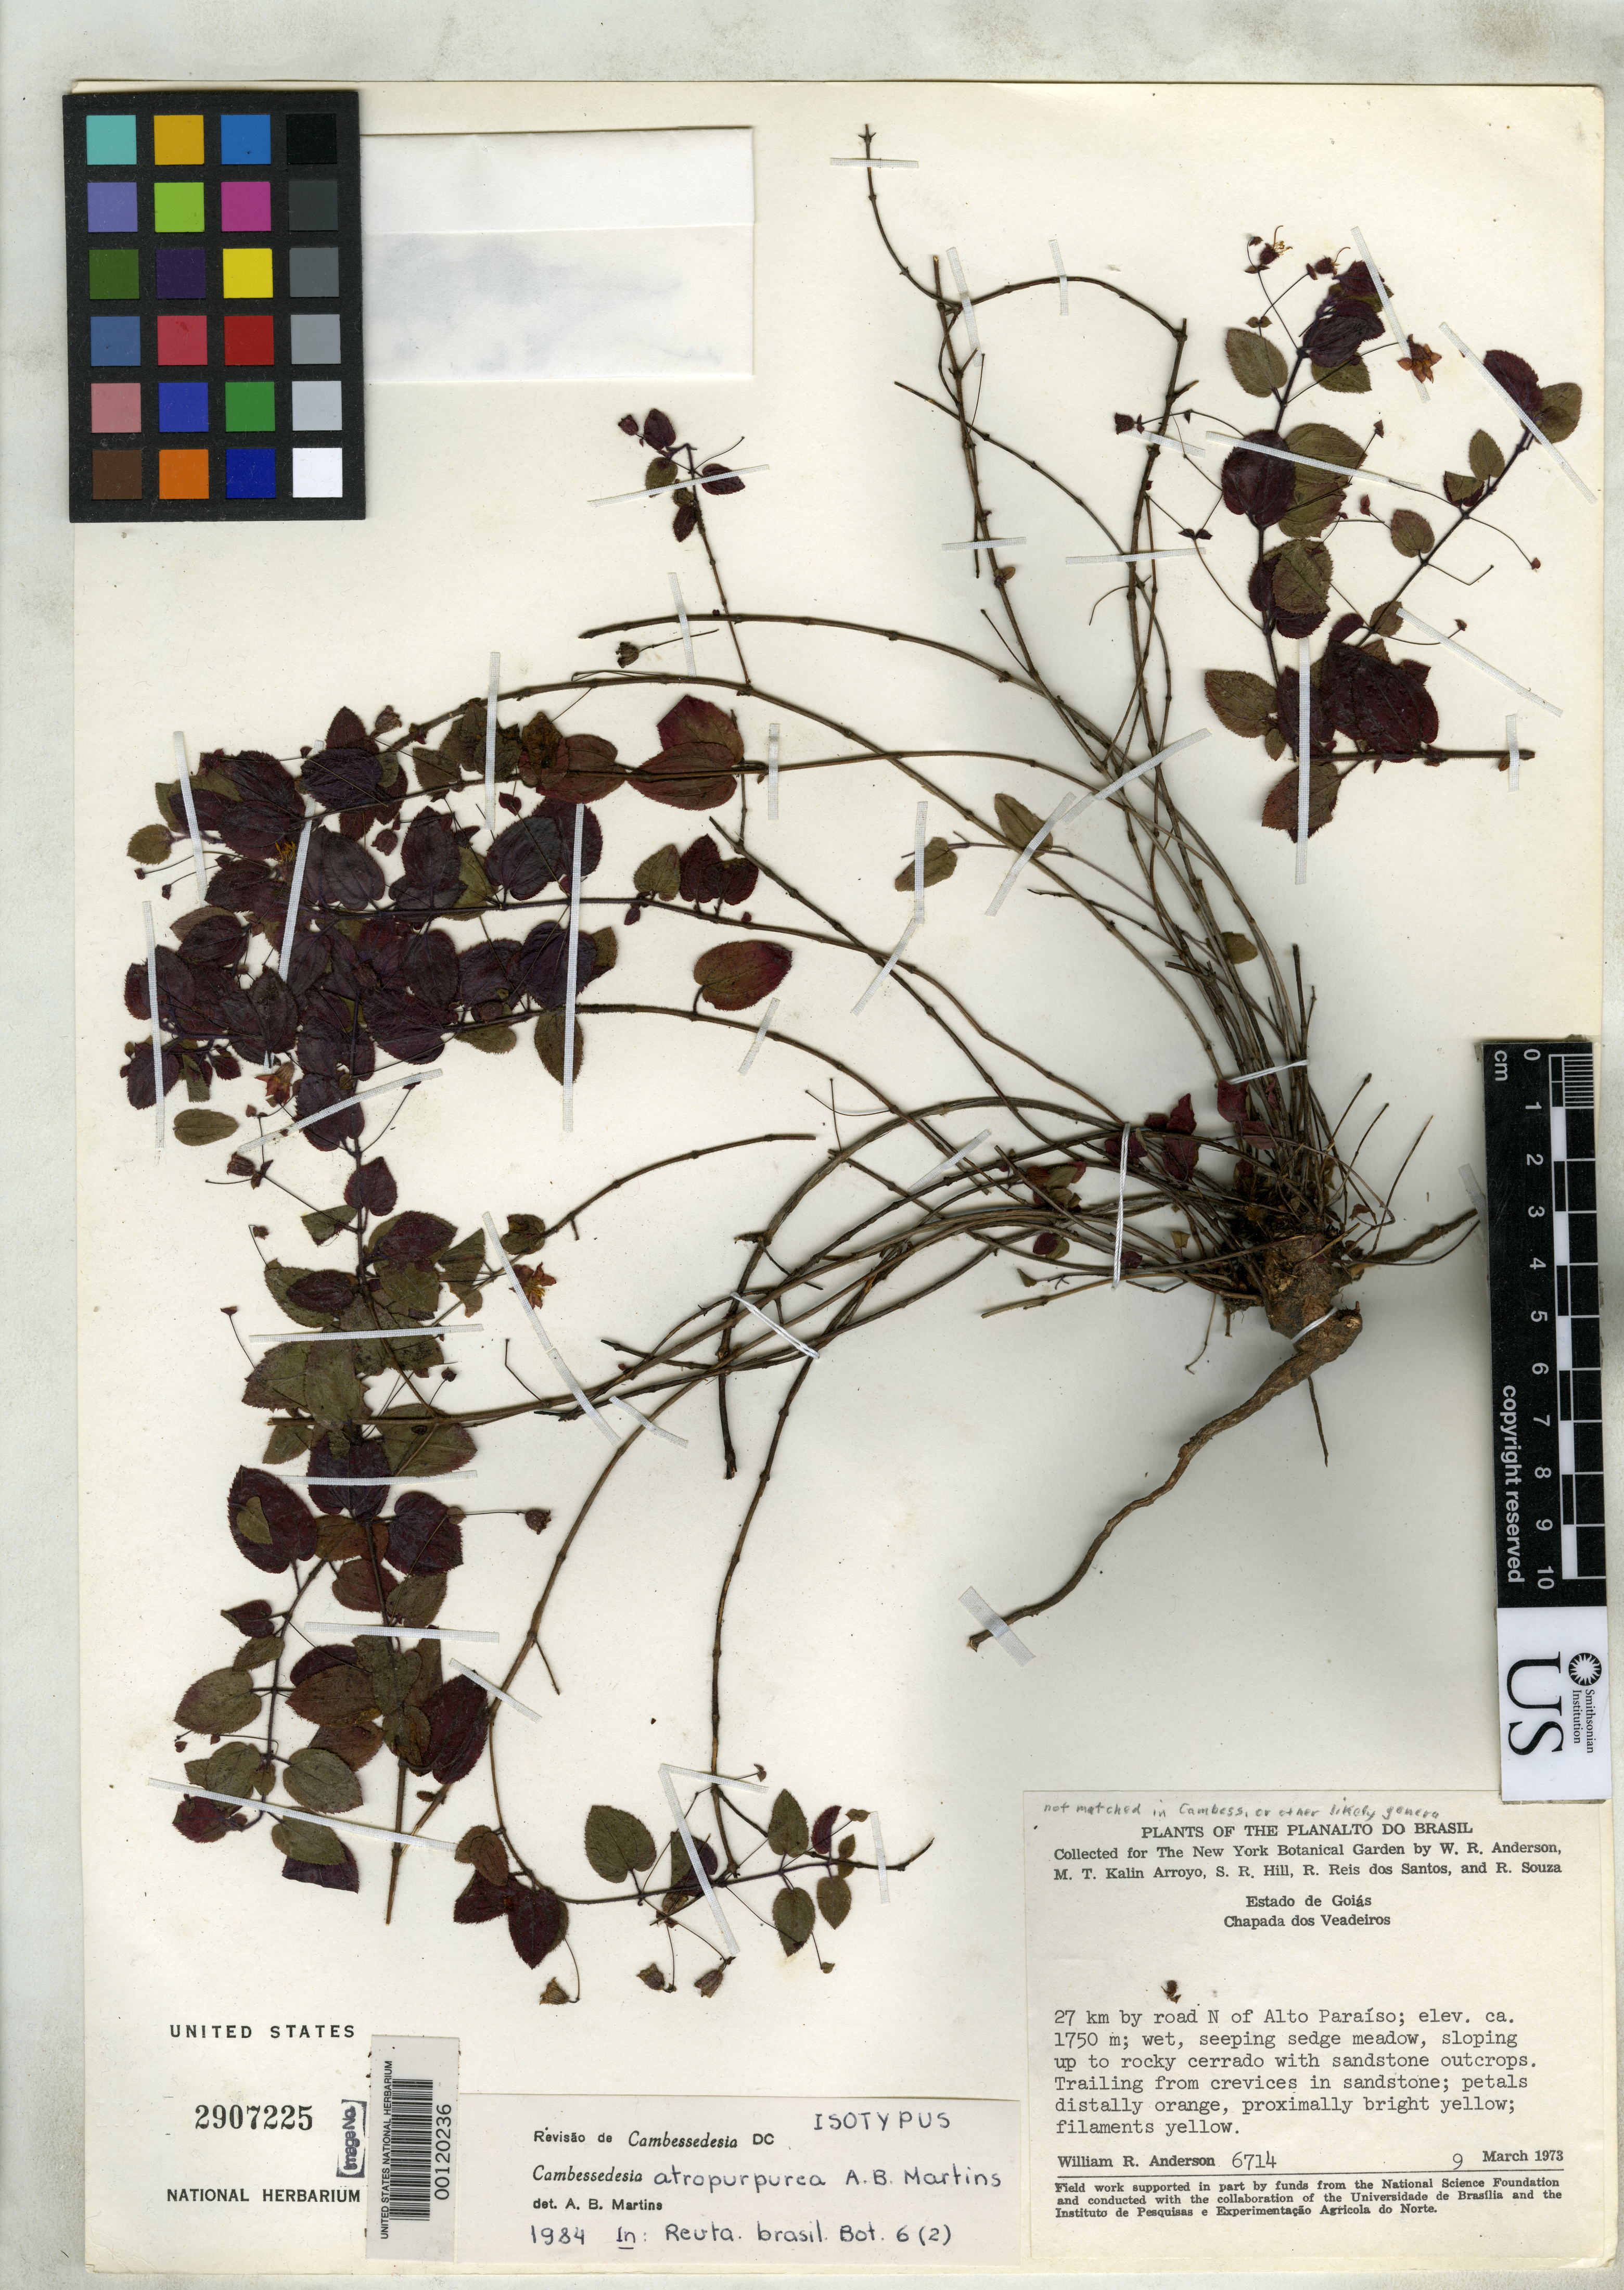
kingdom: Plantae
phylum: Tracheophyta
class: Magnoliopsida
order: Myrtales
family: Melastomataceae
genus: Cambessedesia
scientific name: Cambessedesia atropurpurea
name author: A.B. Martins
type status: Isotype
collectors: W. R. Anderson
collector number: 6714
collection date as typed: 09 Mar 1973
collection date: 1973-03-09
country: Brazil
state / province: Goiás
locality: Chapada do Veadeiros, 27 km N de Alto Paraiso.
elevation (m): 1750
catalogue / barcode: US 2907225